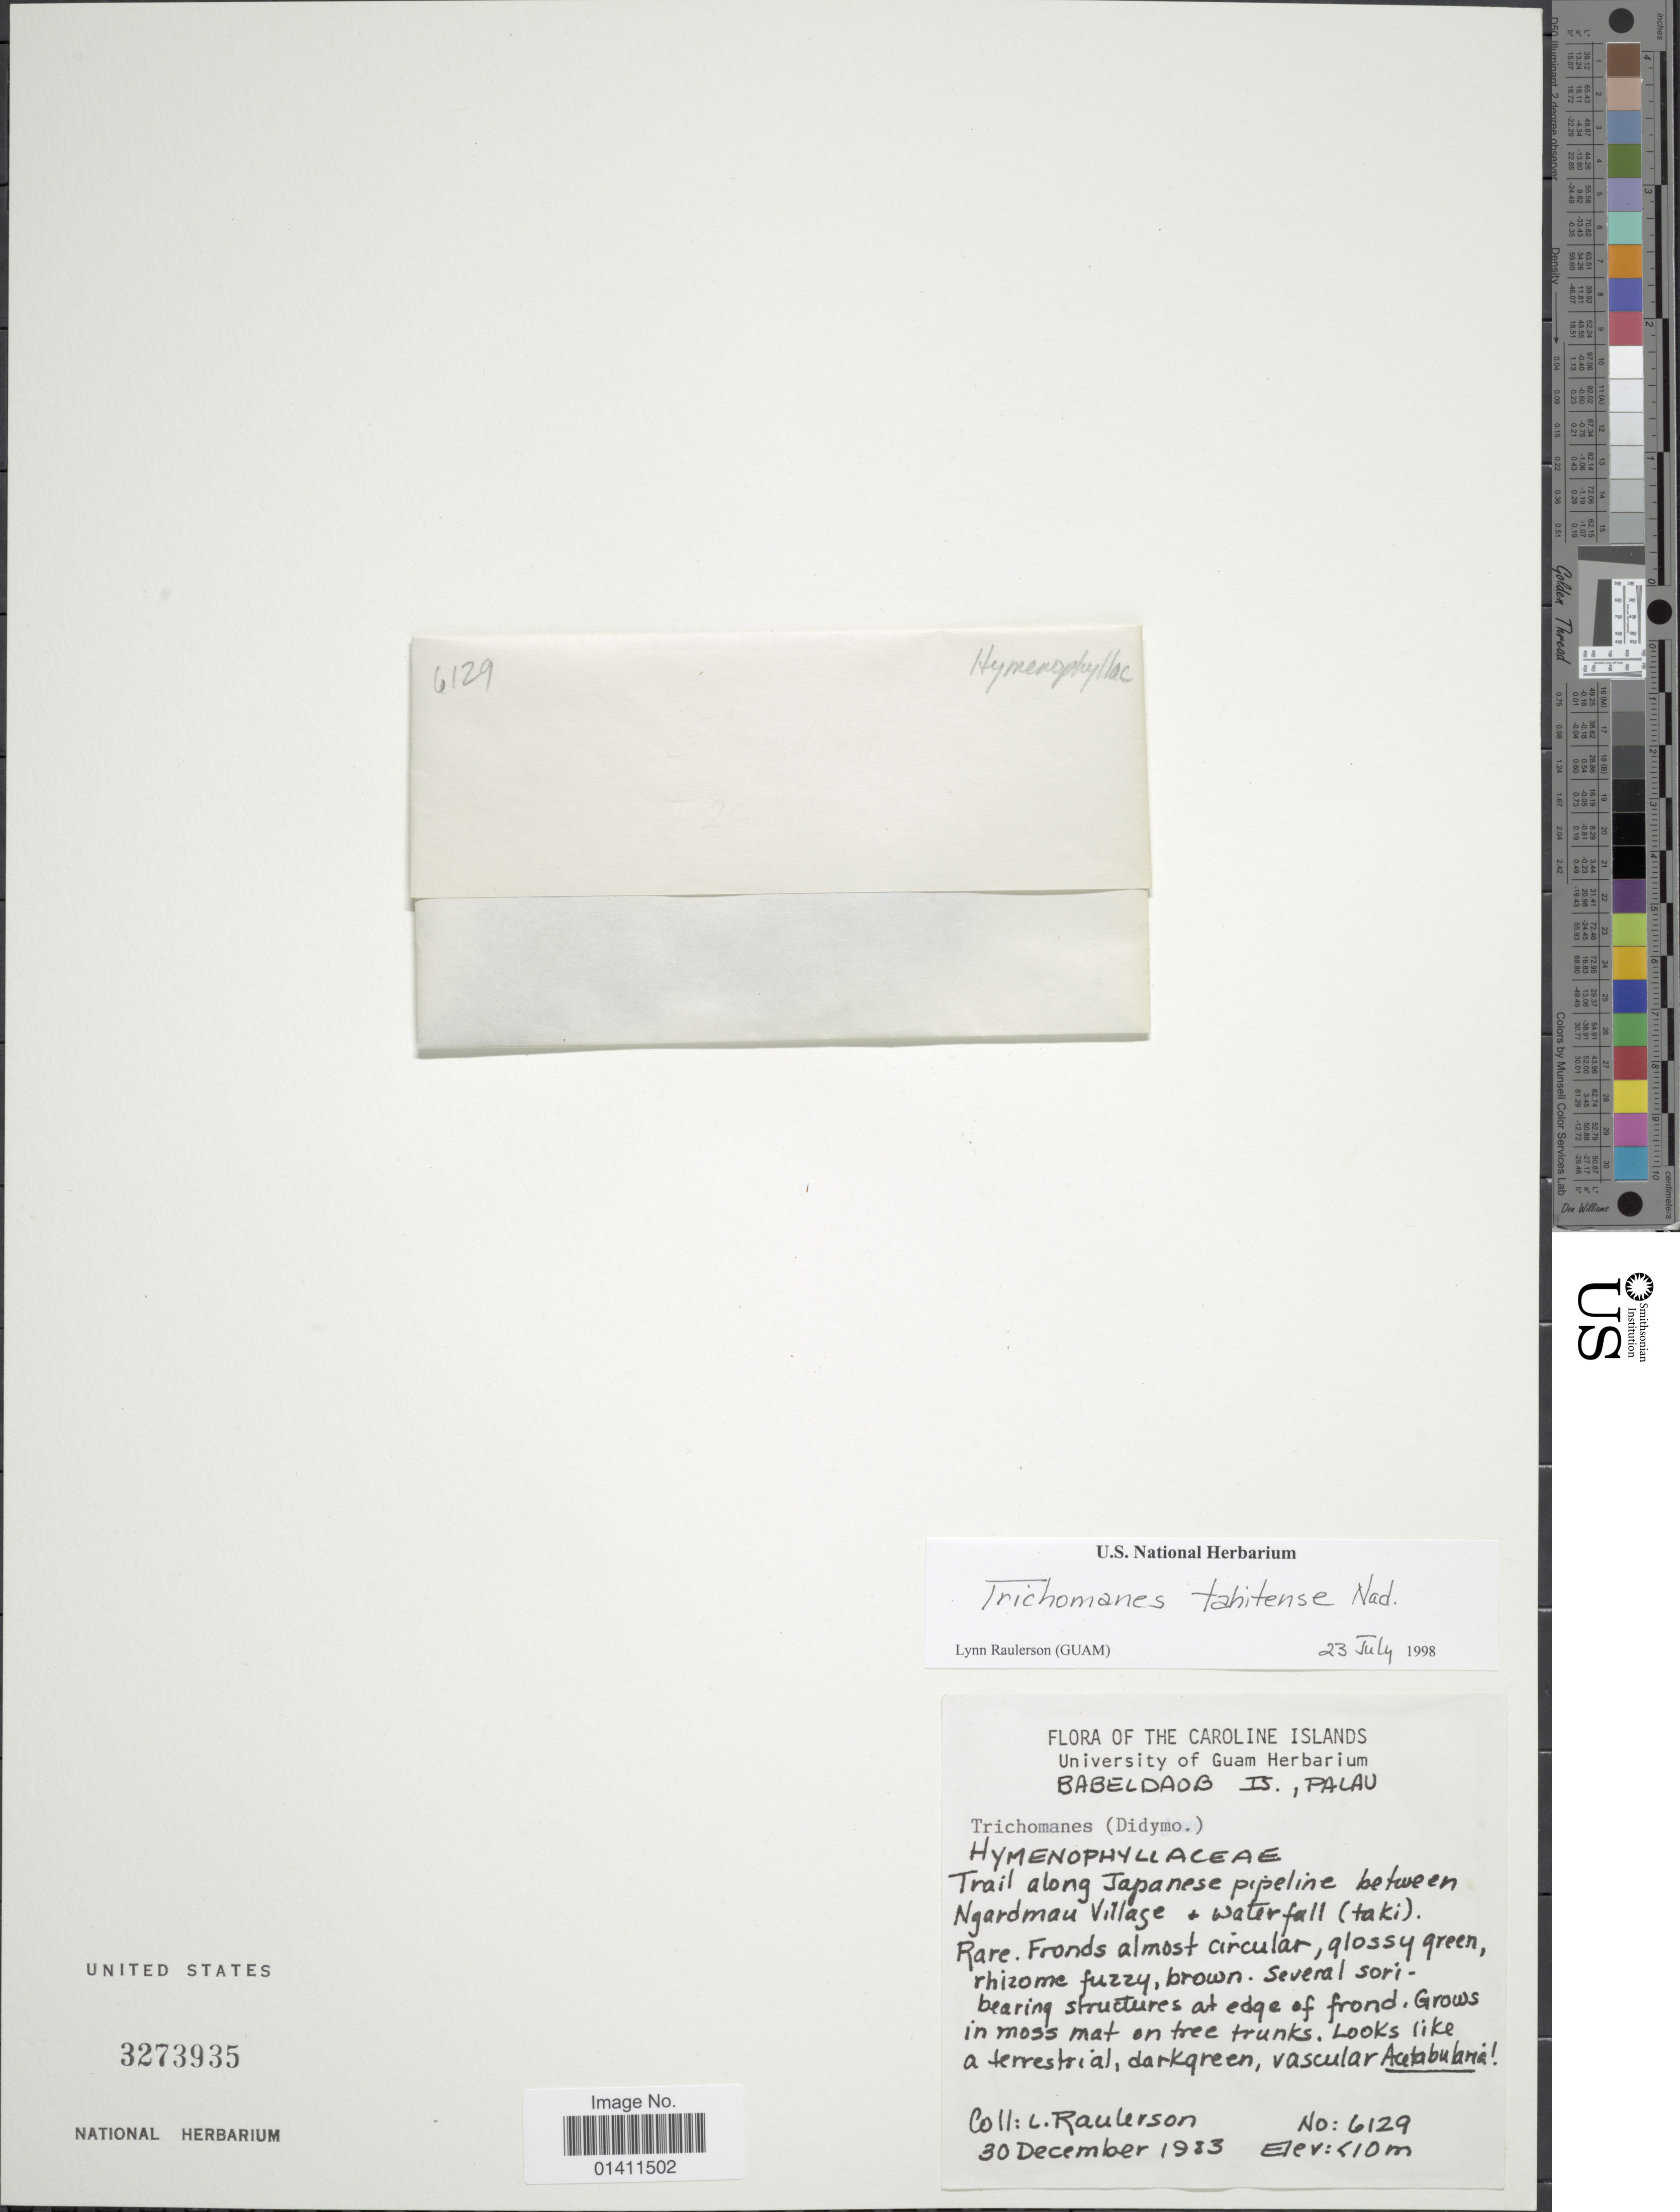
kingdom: Plantae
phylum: Tracheophyta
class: Polypodiopsida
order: Hymenophyllales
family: Hymenophyllaceae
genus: Didymoglossum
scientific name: Didymoglossum tahitense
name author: (Nadeaud) Ebihara & K. Iwats.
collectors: L. Raulerson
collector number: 6129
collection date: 1983-12-30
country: Palau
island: Babeldaob [Babelthuap]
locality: Caroline Islands. Babeldaob Is., Palau. Trail along Japanese pipeline between Ngardmau Village & waterfall (taki).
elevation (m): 10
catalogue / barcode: US 3273935